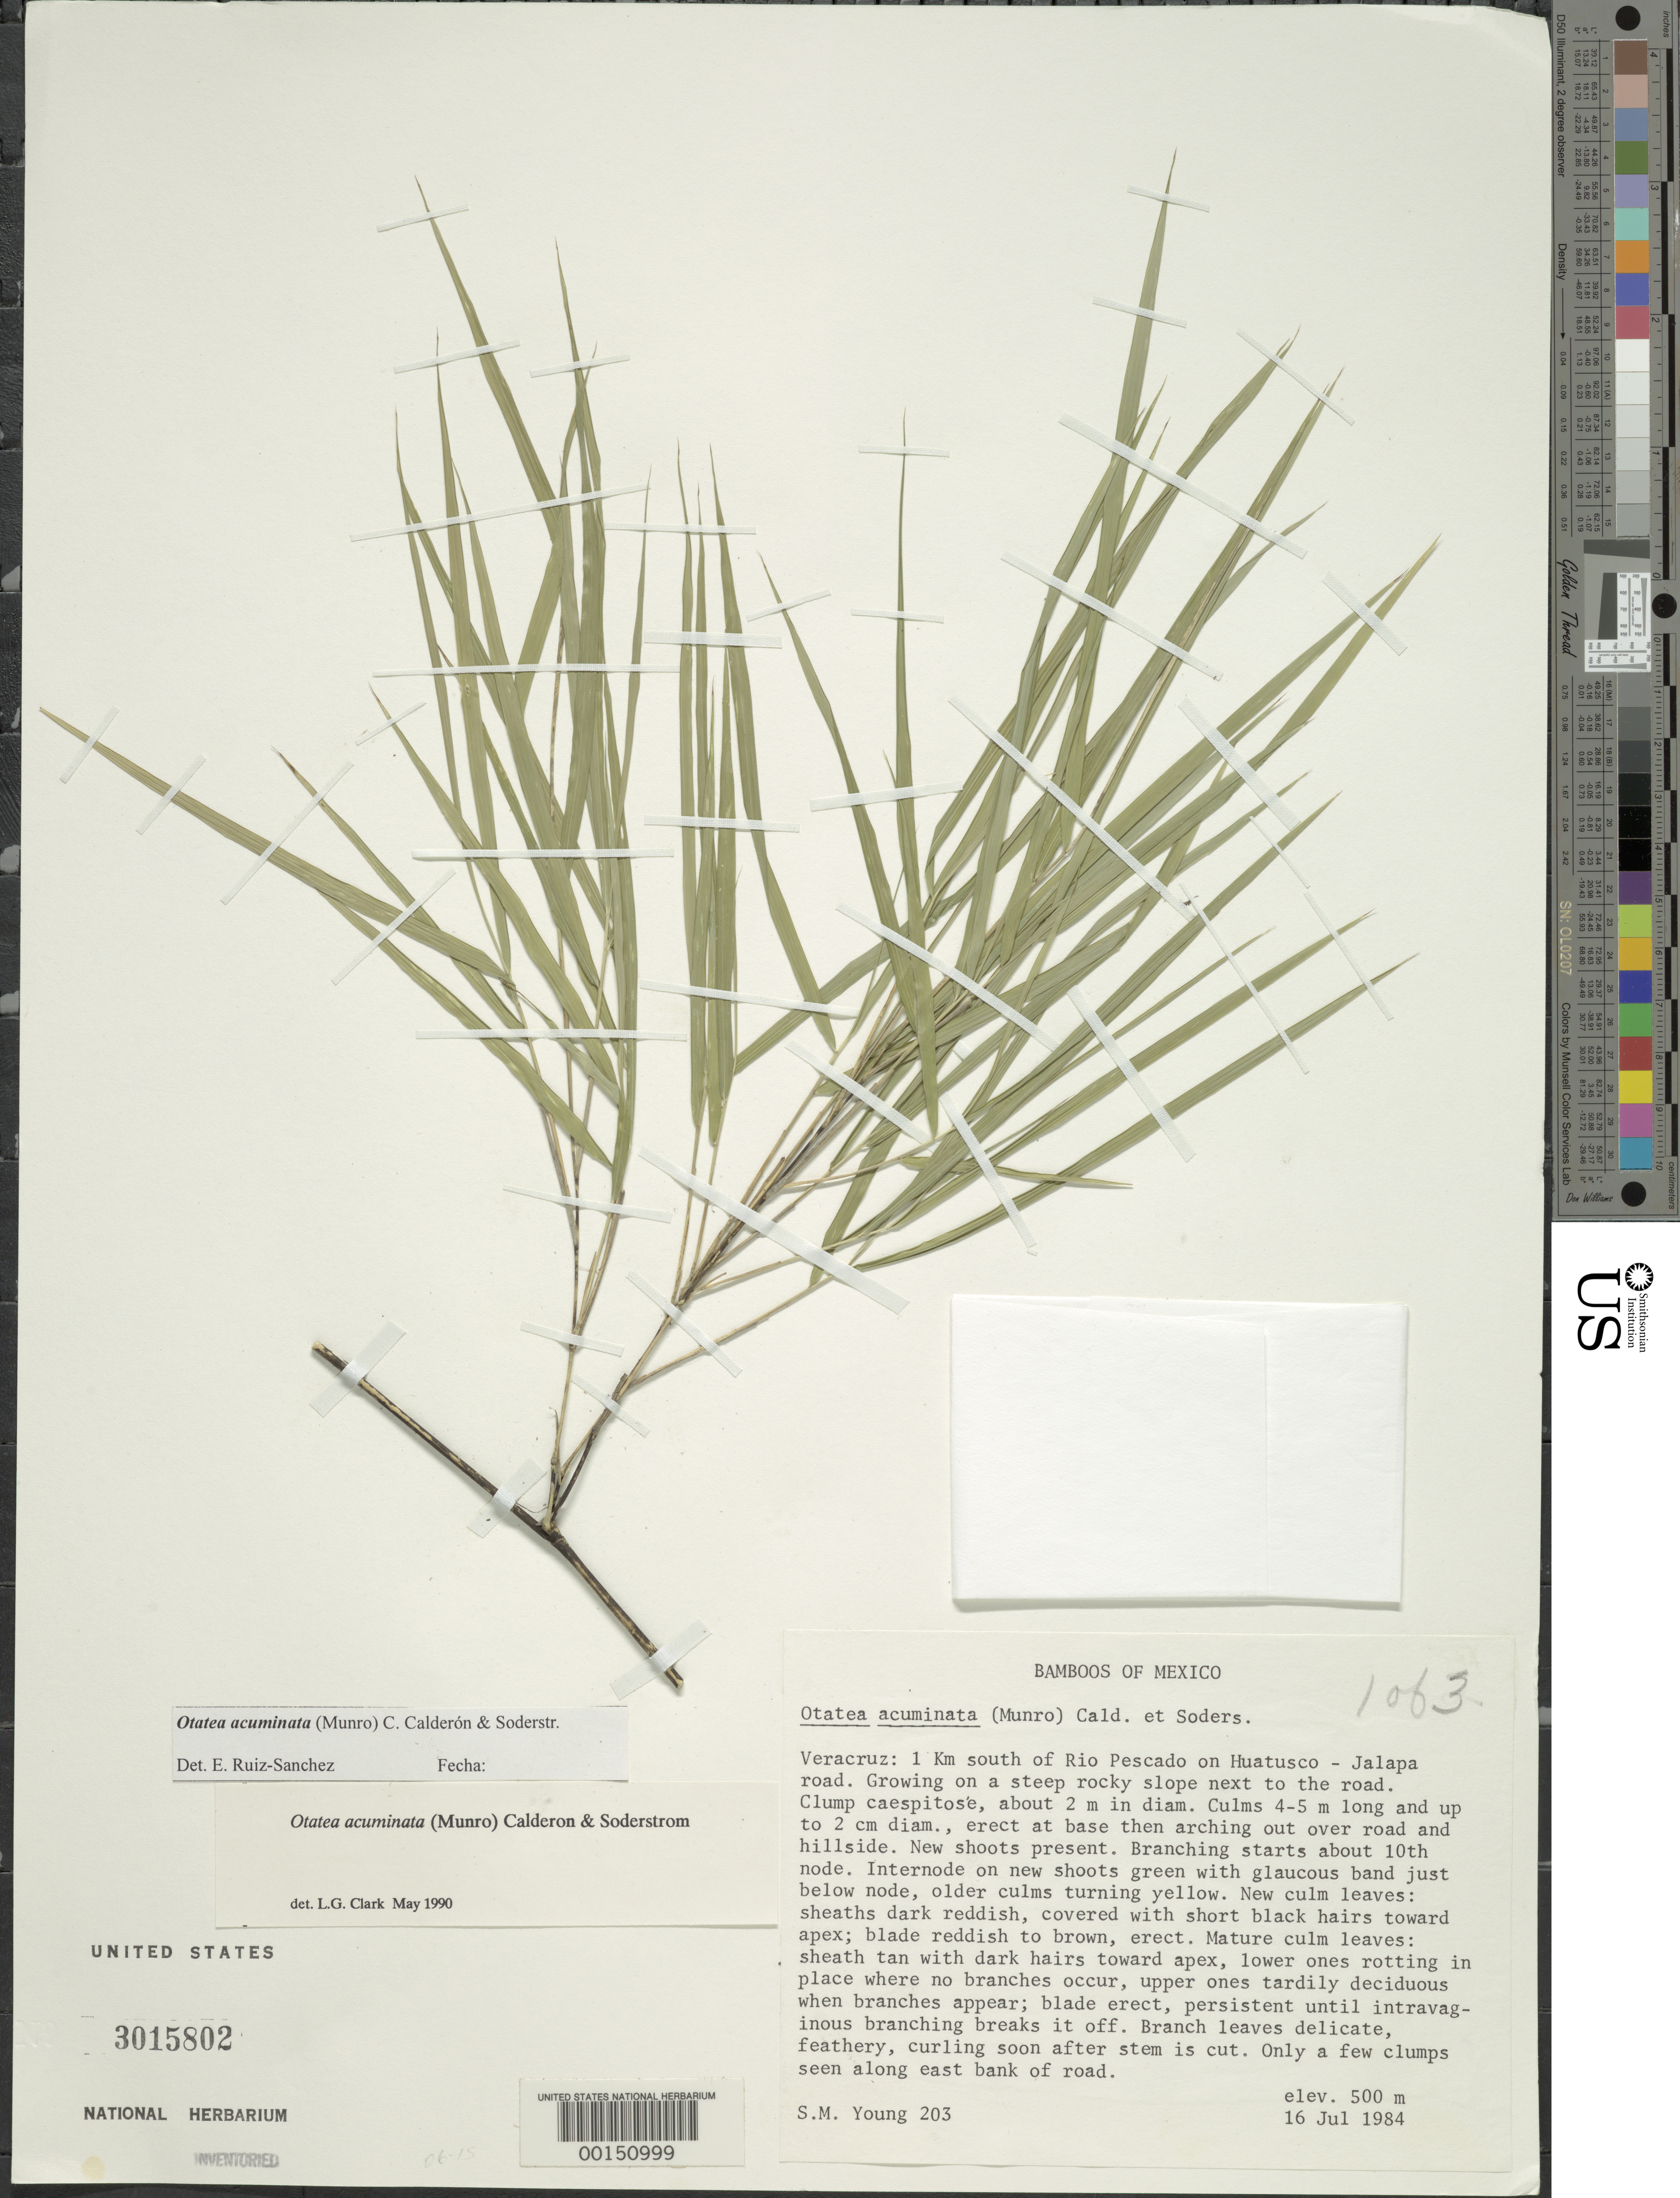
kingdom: Plantae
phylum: Tracheophyta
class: Liliopsida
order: Poales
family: Poaceae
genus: Otatea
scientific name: Otatea acuminata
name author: (Munro) C. E. Calderón & Soderstr.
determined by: Clark, Lynn G., (ISC), Iowa State University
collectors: S. Young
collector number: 203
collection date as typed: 16 Jul 1984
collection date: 1984-07-16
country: Mexico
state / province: Veracruz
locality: S of Rio Pescado on Huatusco - Jualapa road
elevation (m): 500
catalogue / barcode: US 3015802